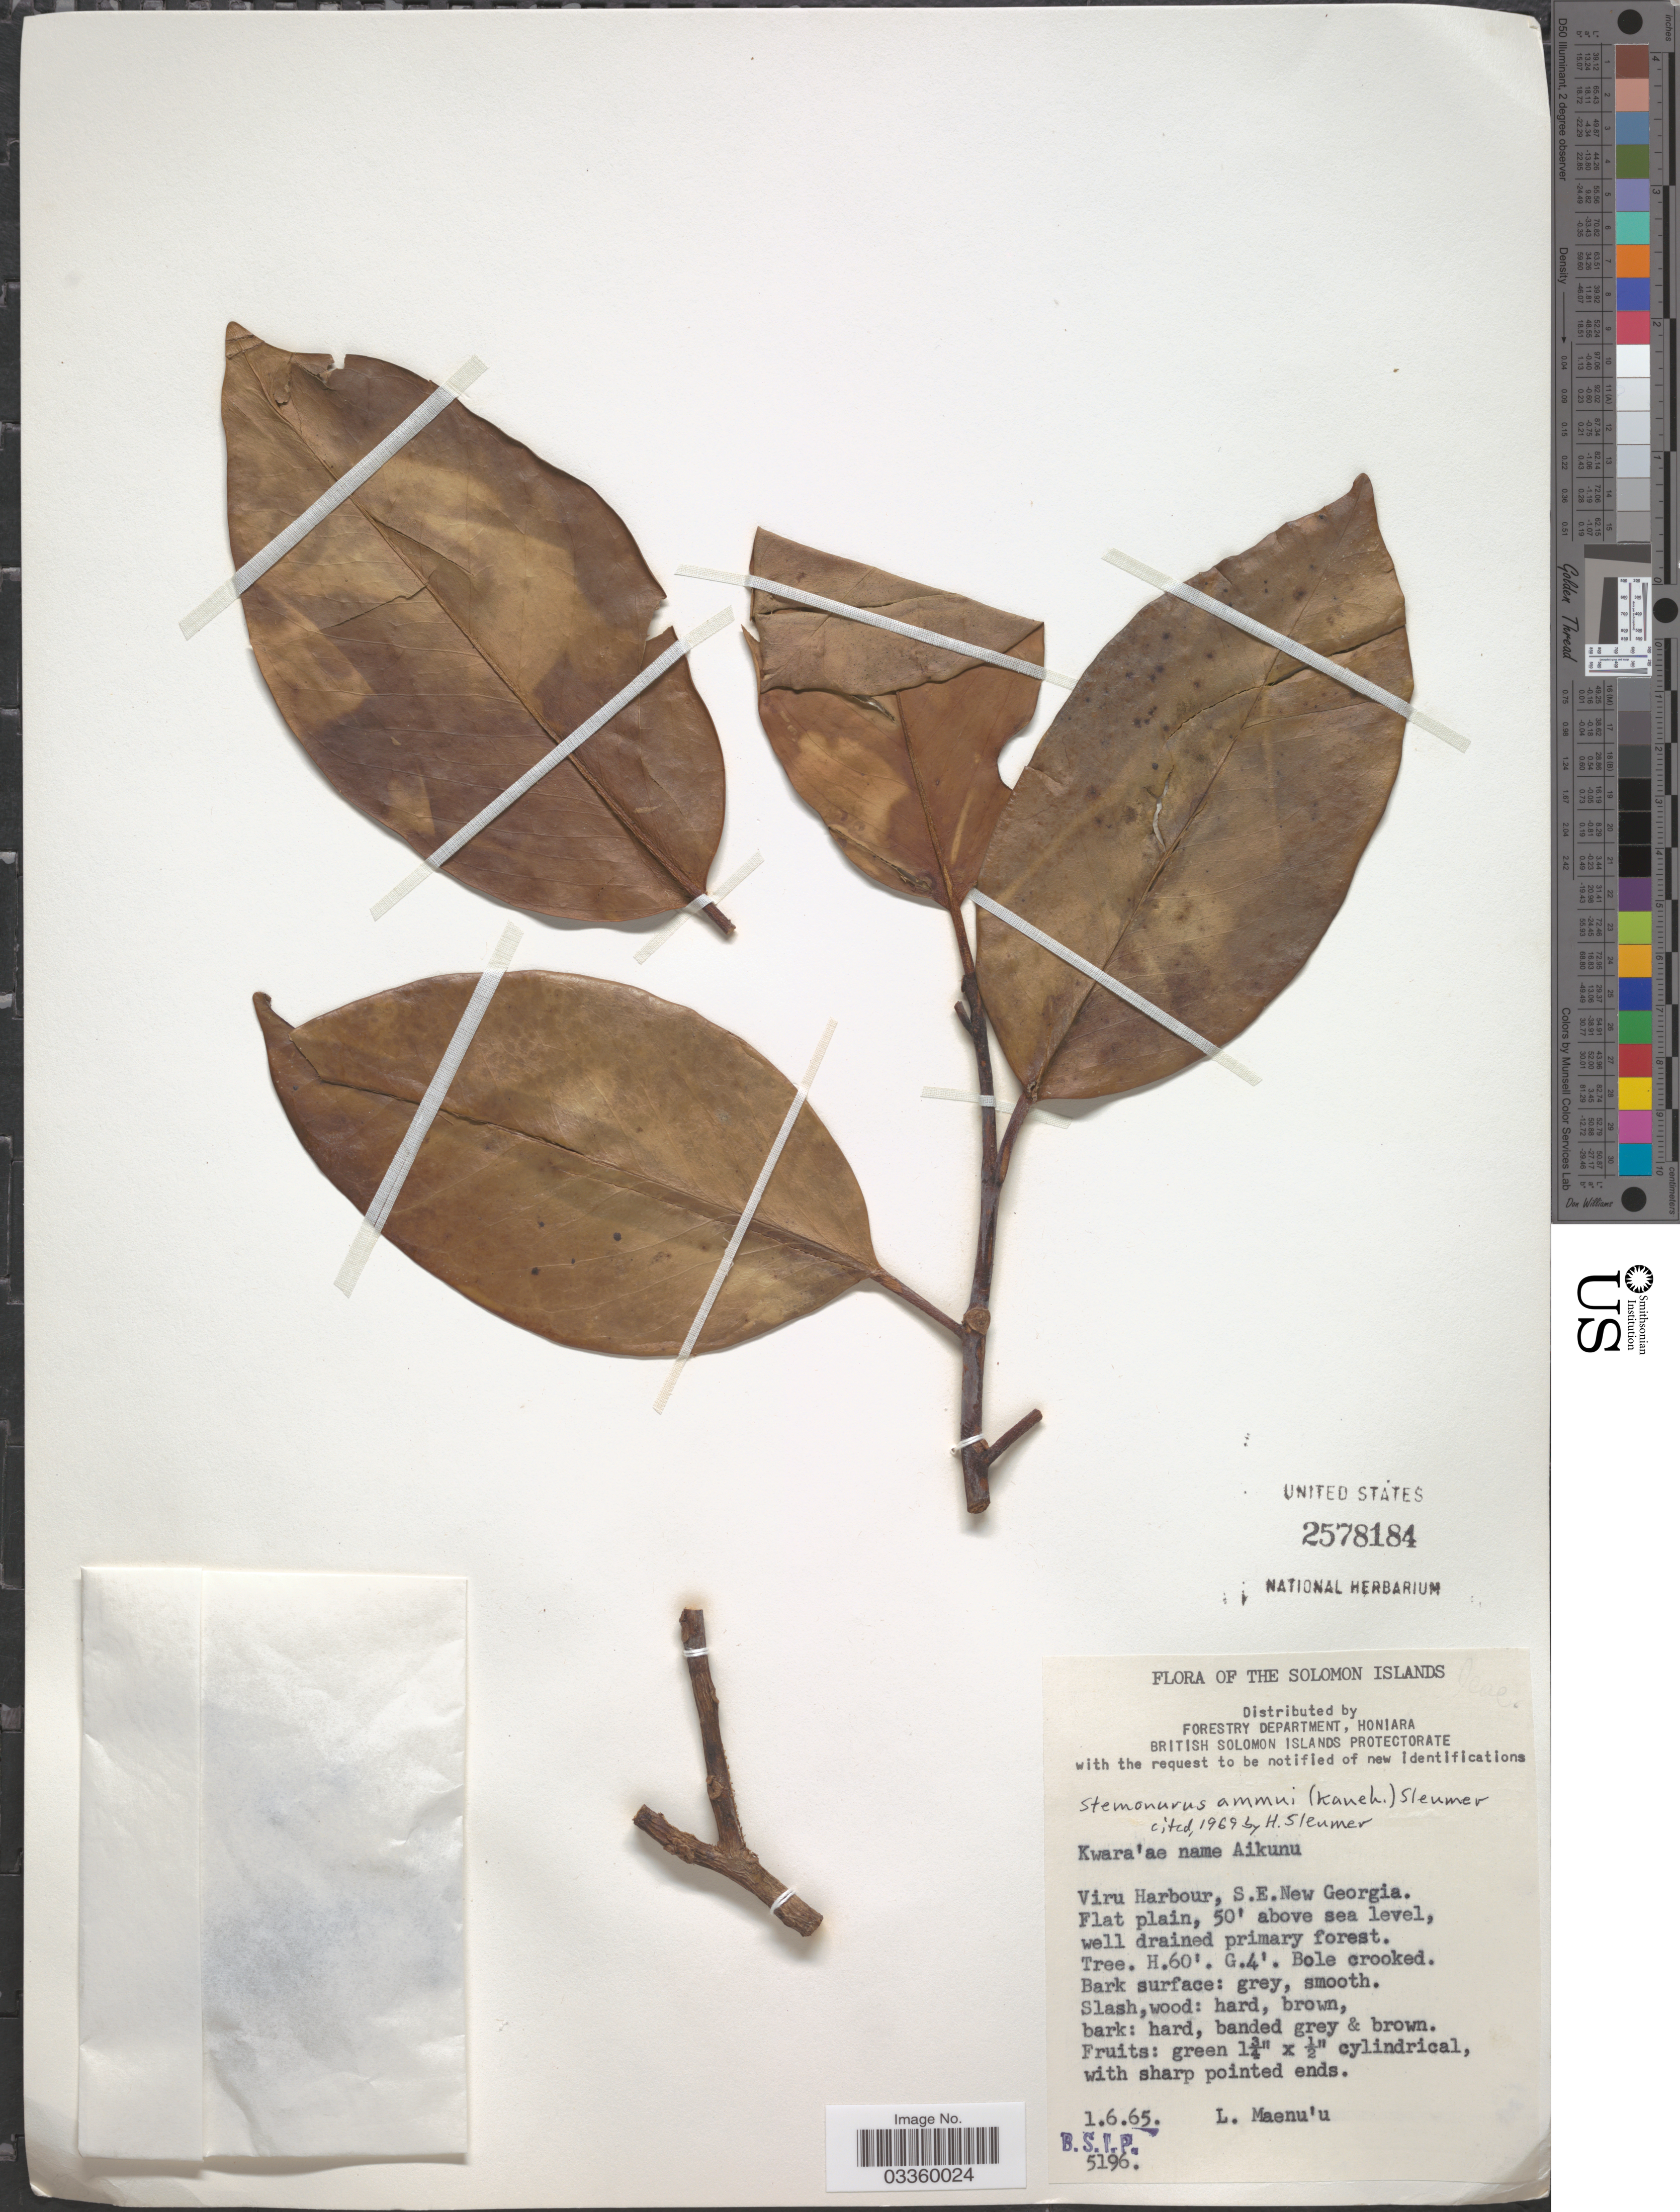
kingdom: Plantae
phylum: Tracheophyta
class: Magnoliopsida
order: Cardiopteridales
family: Stemonuraceae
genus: Stemonurus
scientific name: Stemonurus ammui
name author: (Kaneh.) Sleumer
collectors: L. Maenu'u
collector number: B.S.I.P. 5196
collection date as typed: Transcribed d/m/y: 1/6/65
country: Solomon Islands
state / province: Solomon Islands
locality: Viru Harbour, S.E. New Georgia.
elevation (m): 15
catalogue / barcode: US 2578184